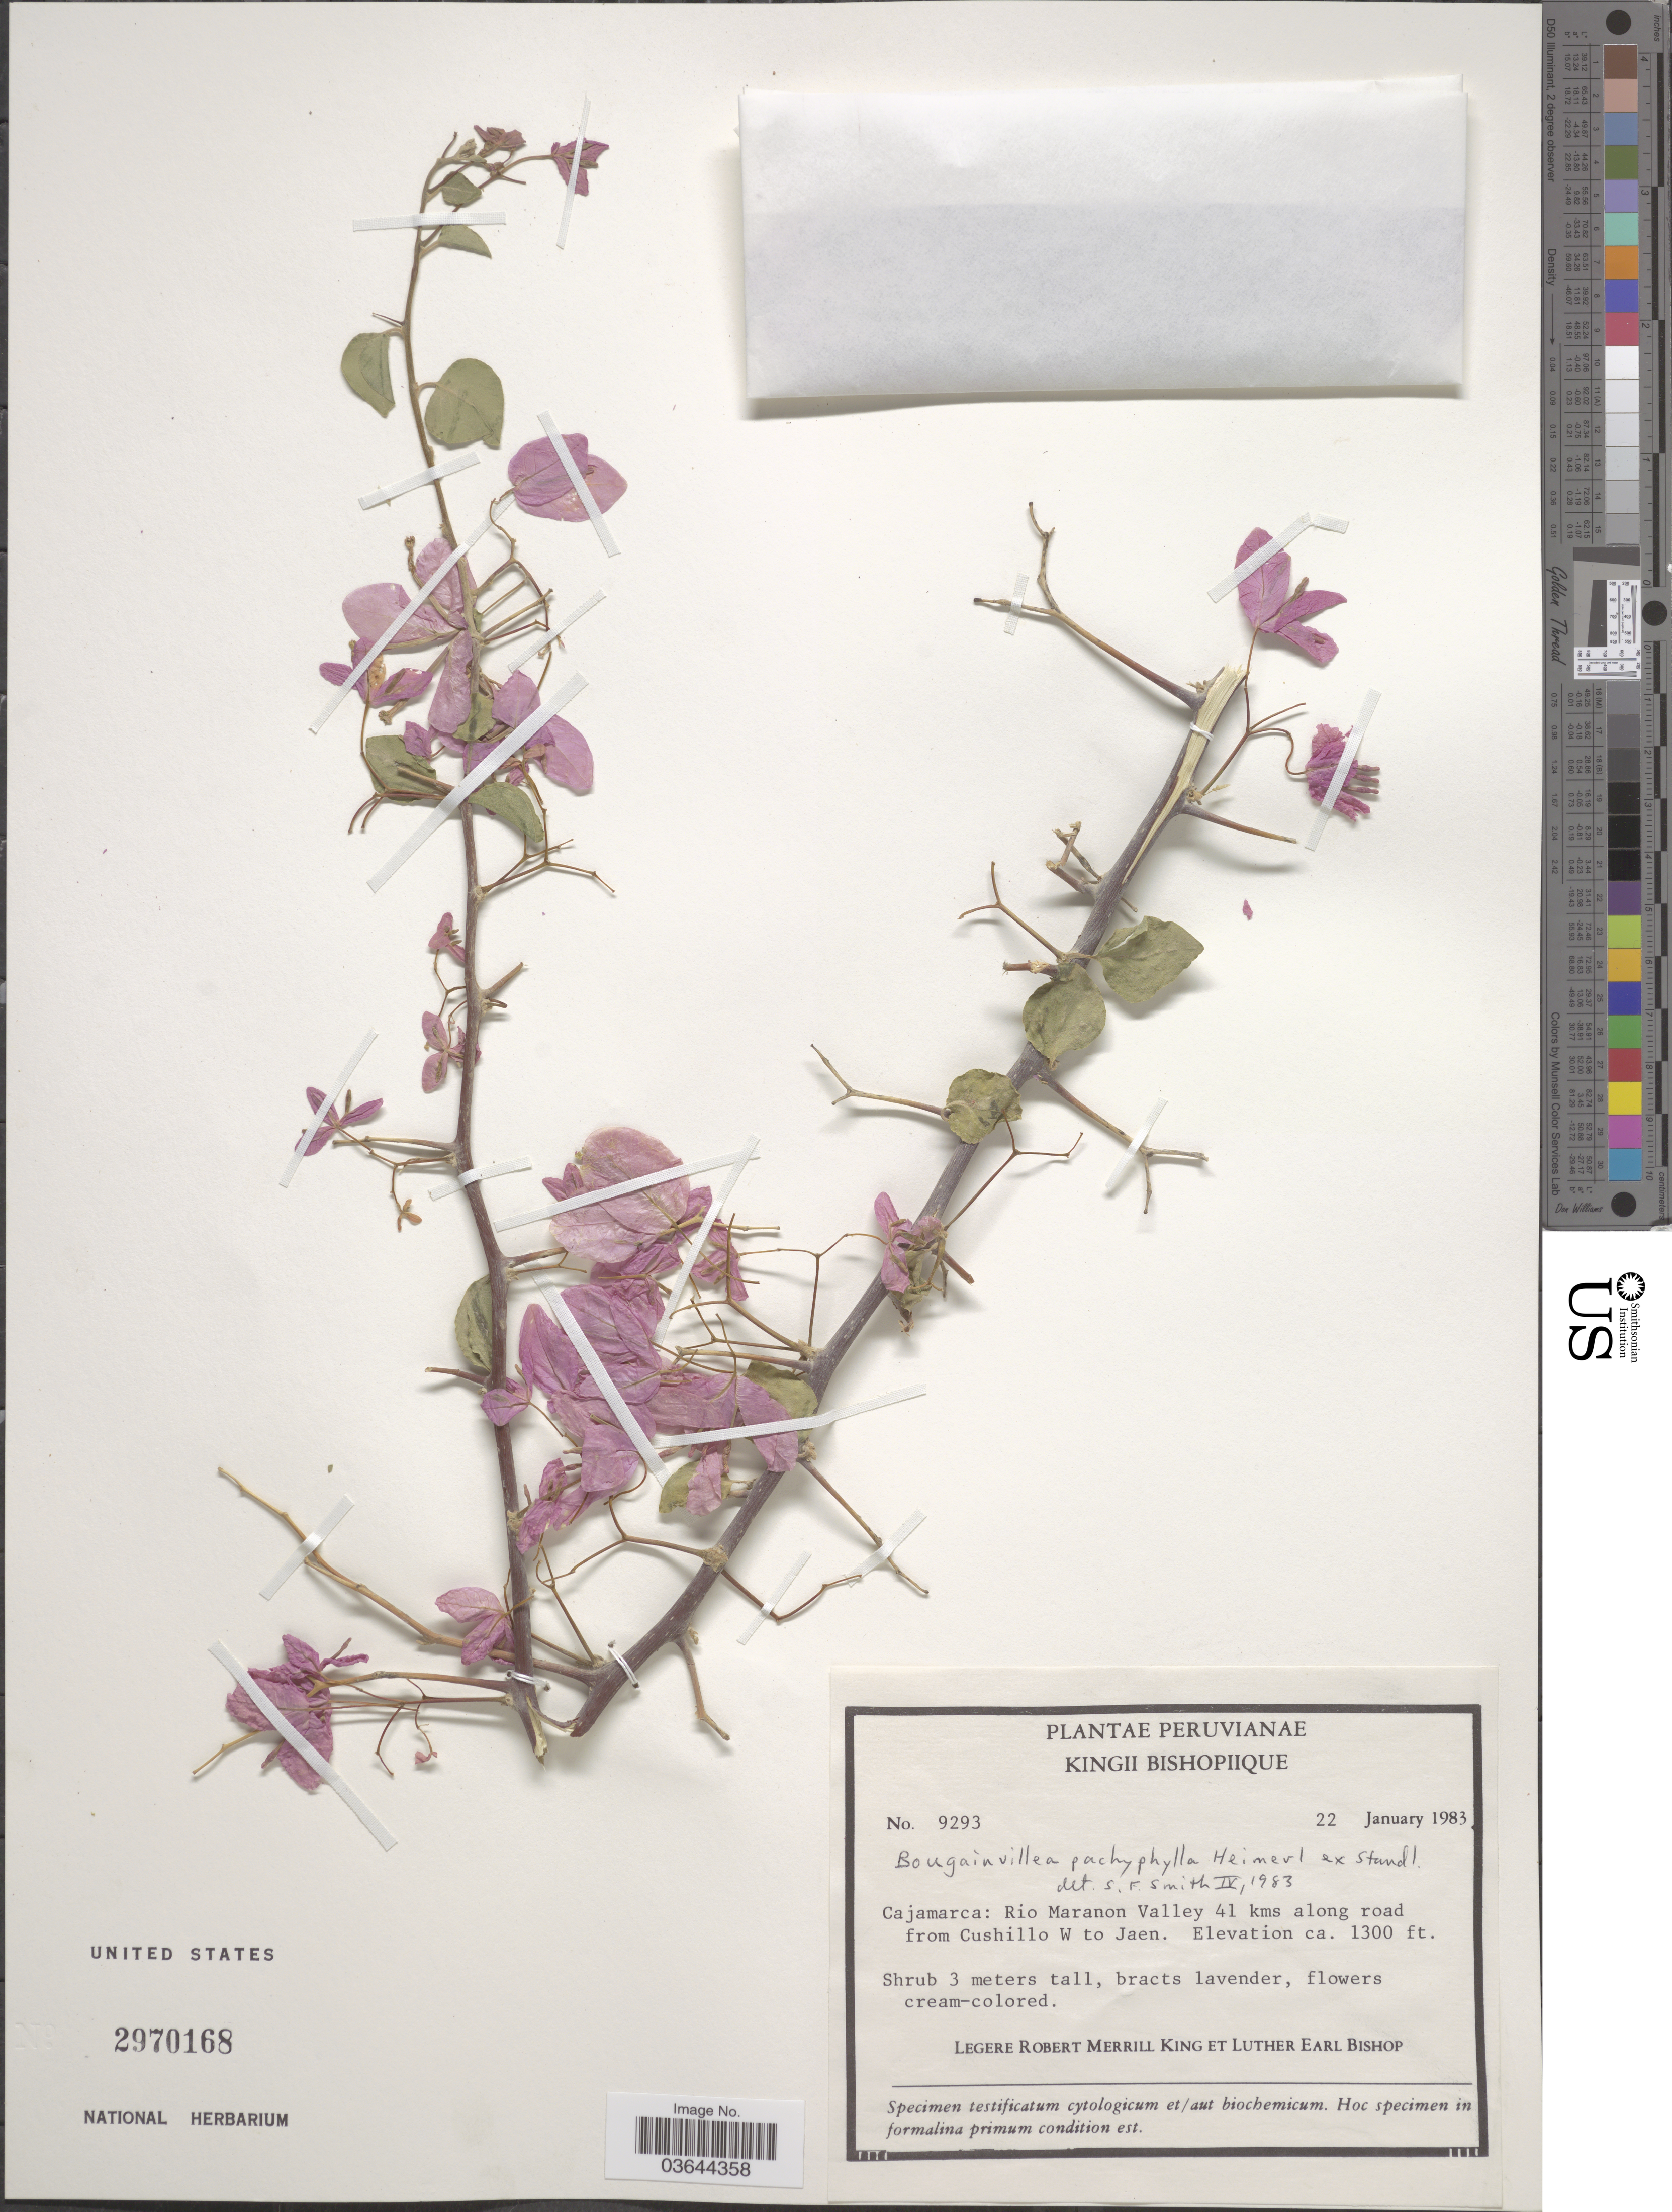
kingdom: Plantae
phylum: Tracheophyta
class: Magnoliopsida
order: Caryophyllales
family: Nyctaginaceae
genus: Bougainvillea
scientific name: Bougainvillea pachyphylla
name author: Heimerl ex Standl.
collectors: L. R. Merrill & L. E. Bishop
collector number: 9293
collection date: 1983-01-22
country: Peru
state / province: Cajamarca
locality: Rio Maranon Valley 41 kms along road from Cushillo W to Jaen.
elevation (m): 396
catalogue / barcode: US 2970168